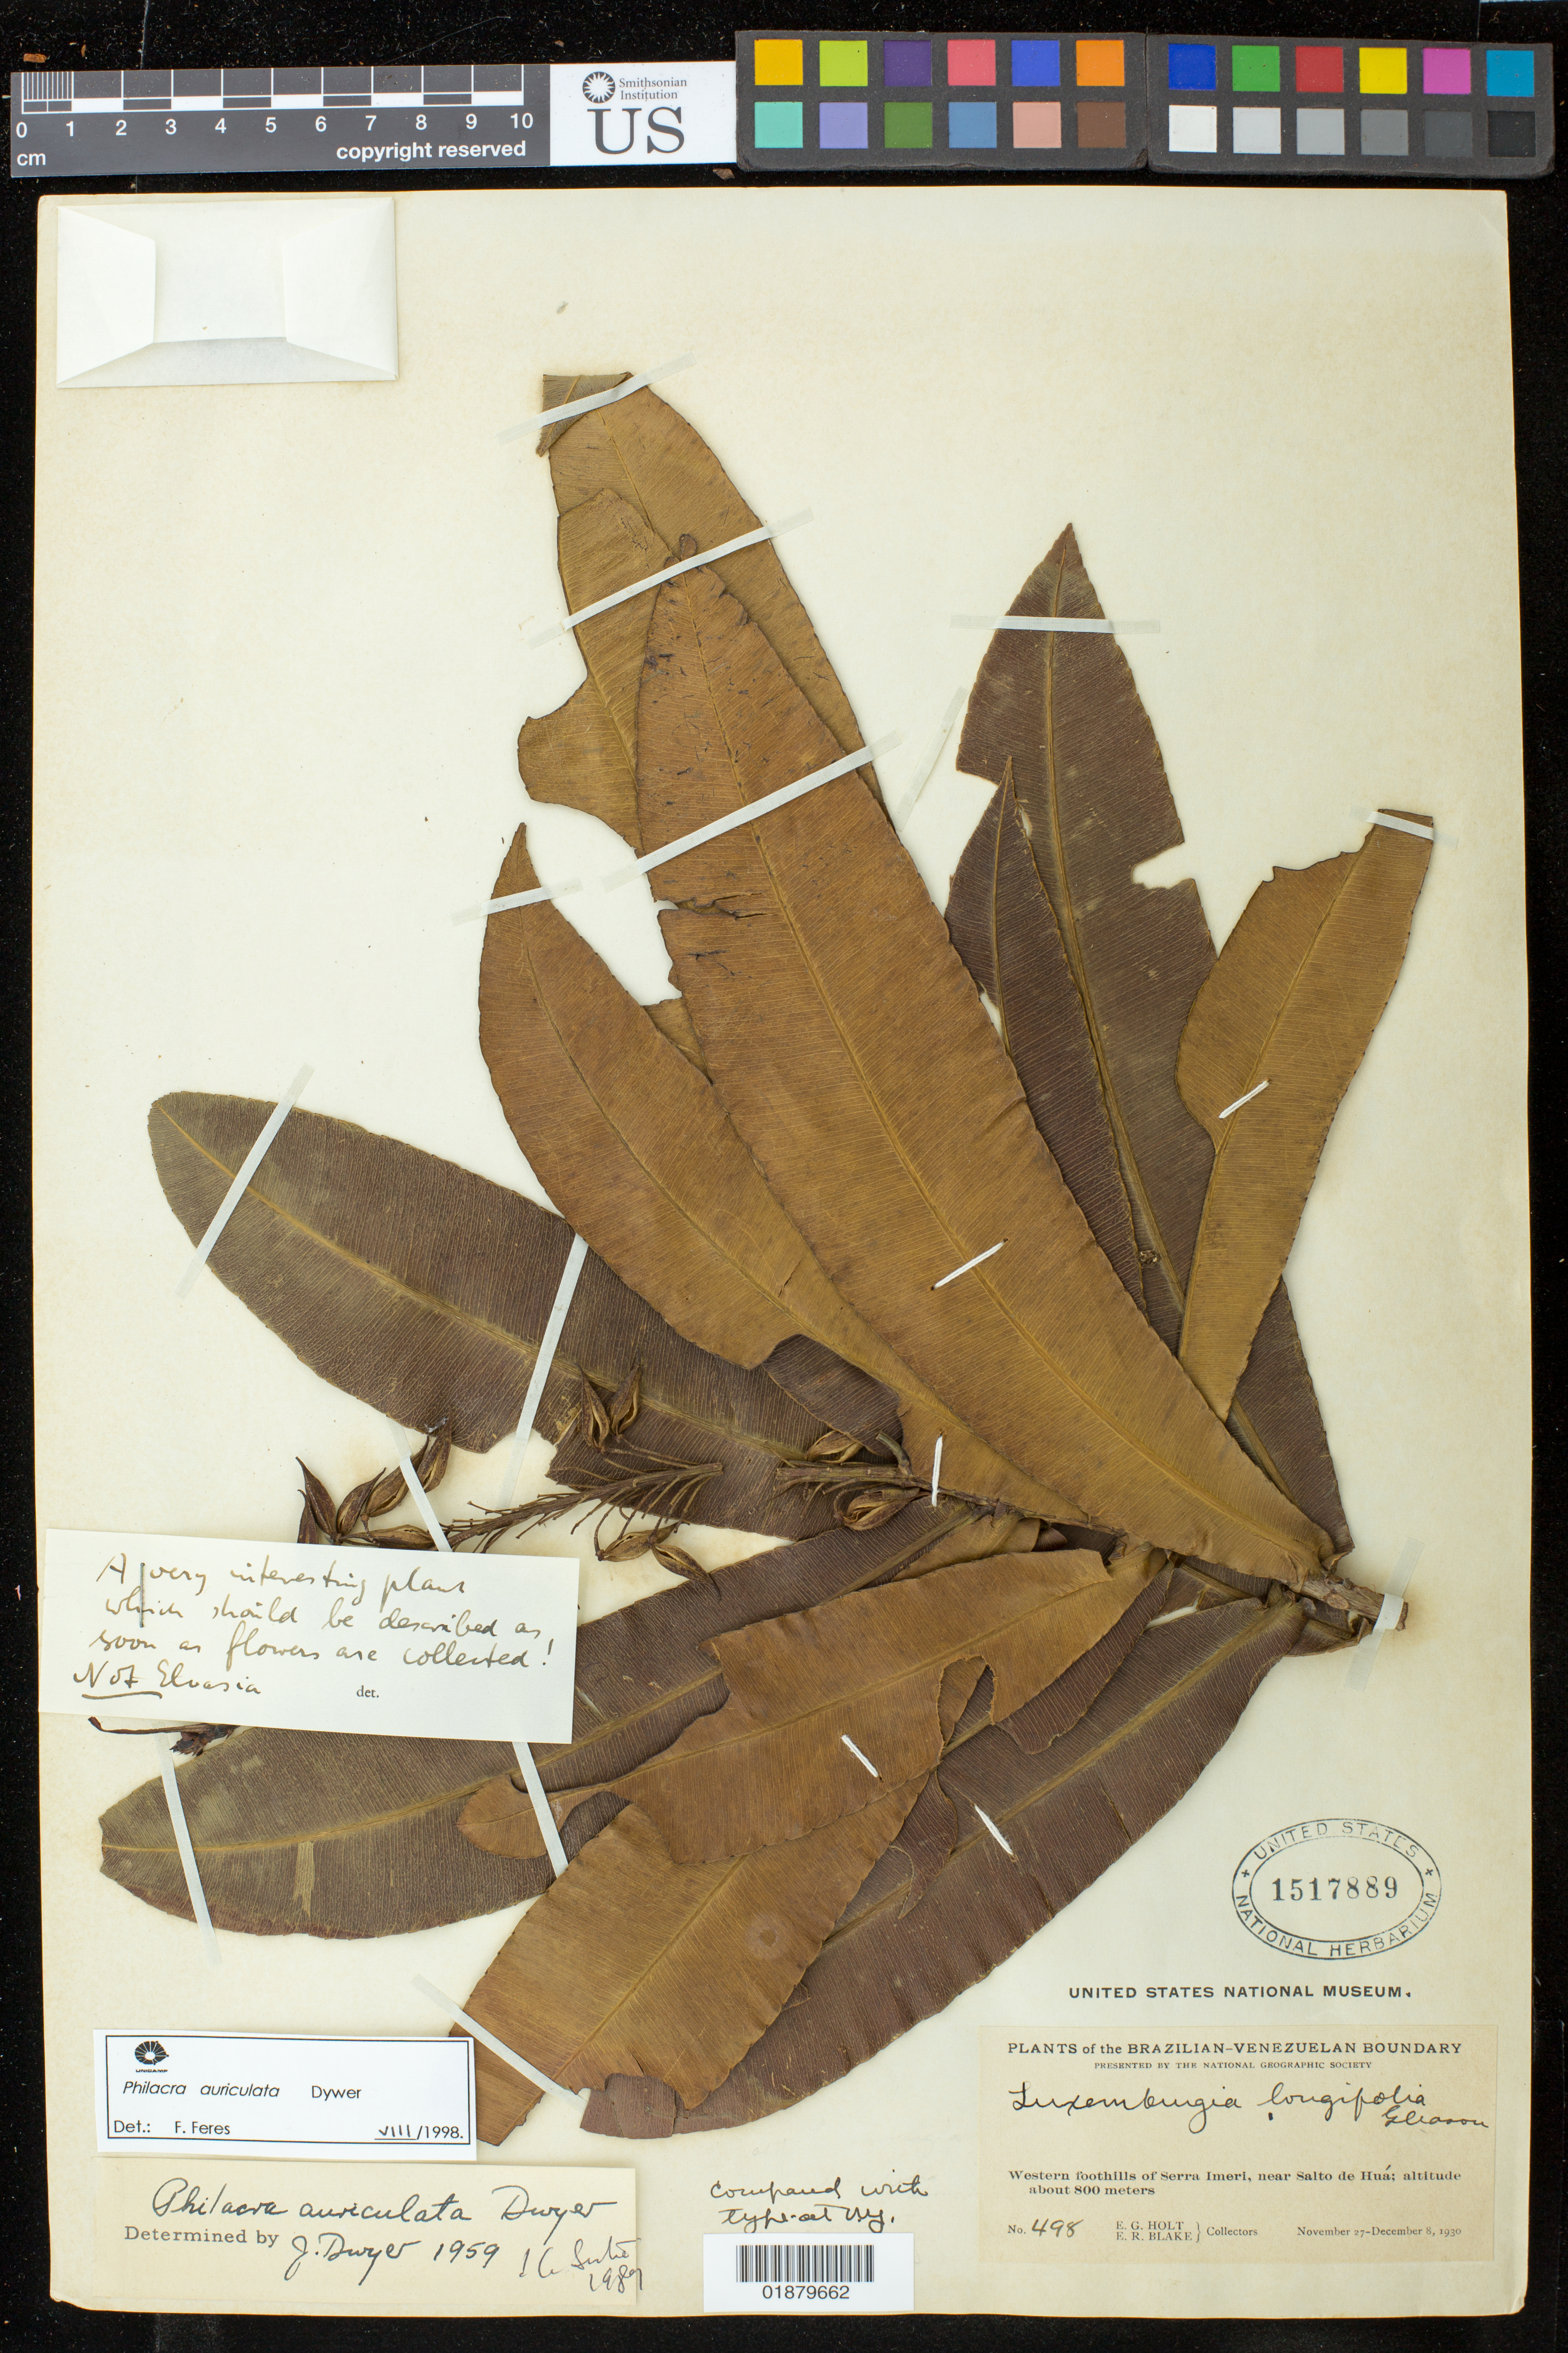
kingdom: Plantae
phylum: Tracheophyta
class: Magnoliopsida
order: Malpighiales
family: Ochnaceae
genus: Philacra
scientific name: Philacra auriculata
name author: Dwyer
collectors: E. Holt & E. R. Blake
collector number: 498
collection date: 1930-12-08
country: Venezuela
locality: Western foothills of Serra Imeri, near Salto de Huá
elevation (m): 800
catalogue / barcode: US 1517889